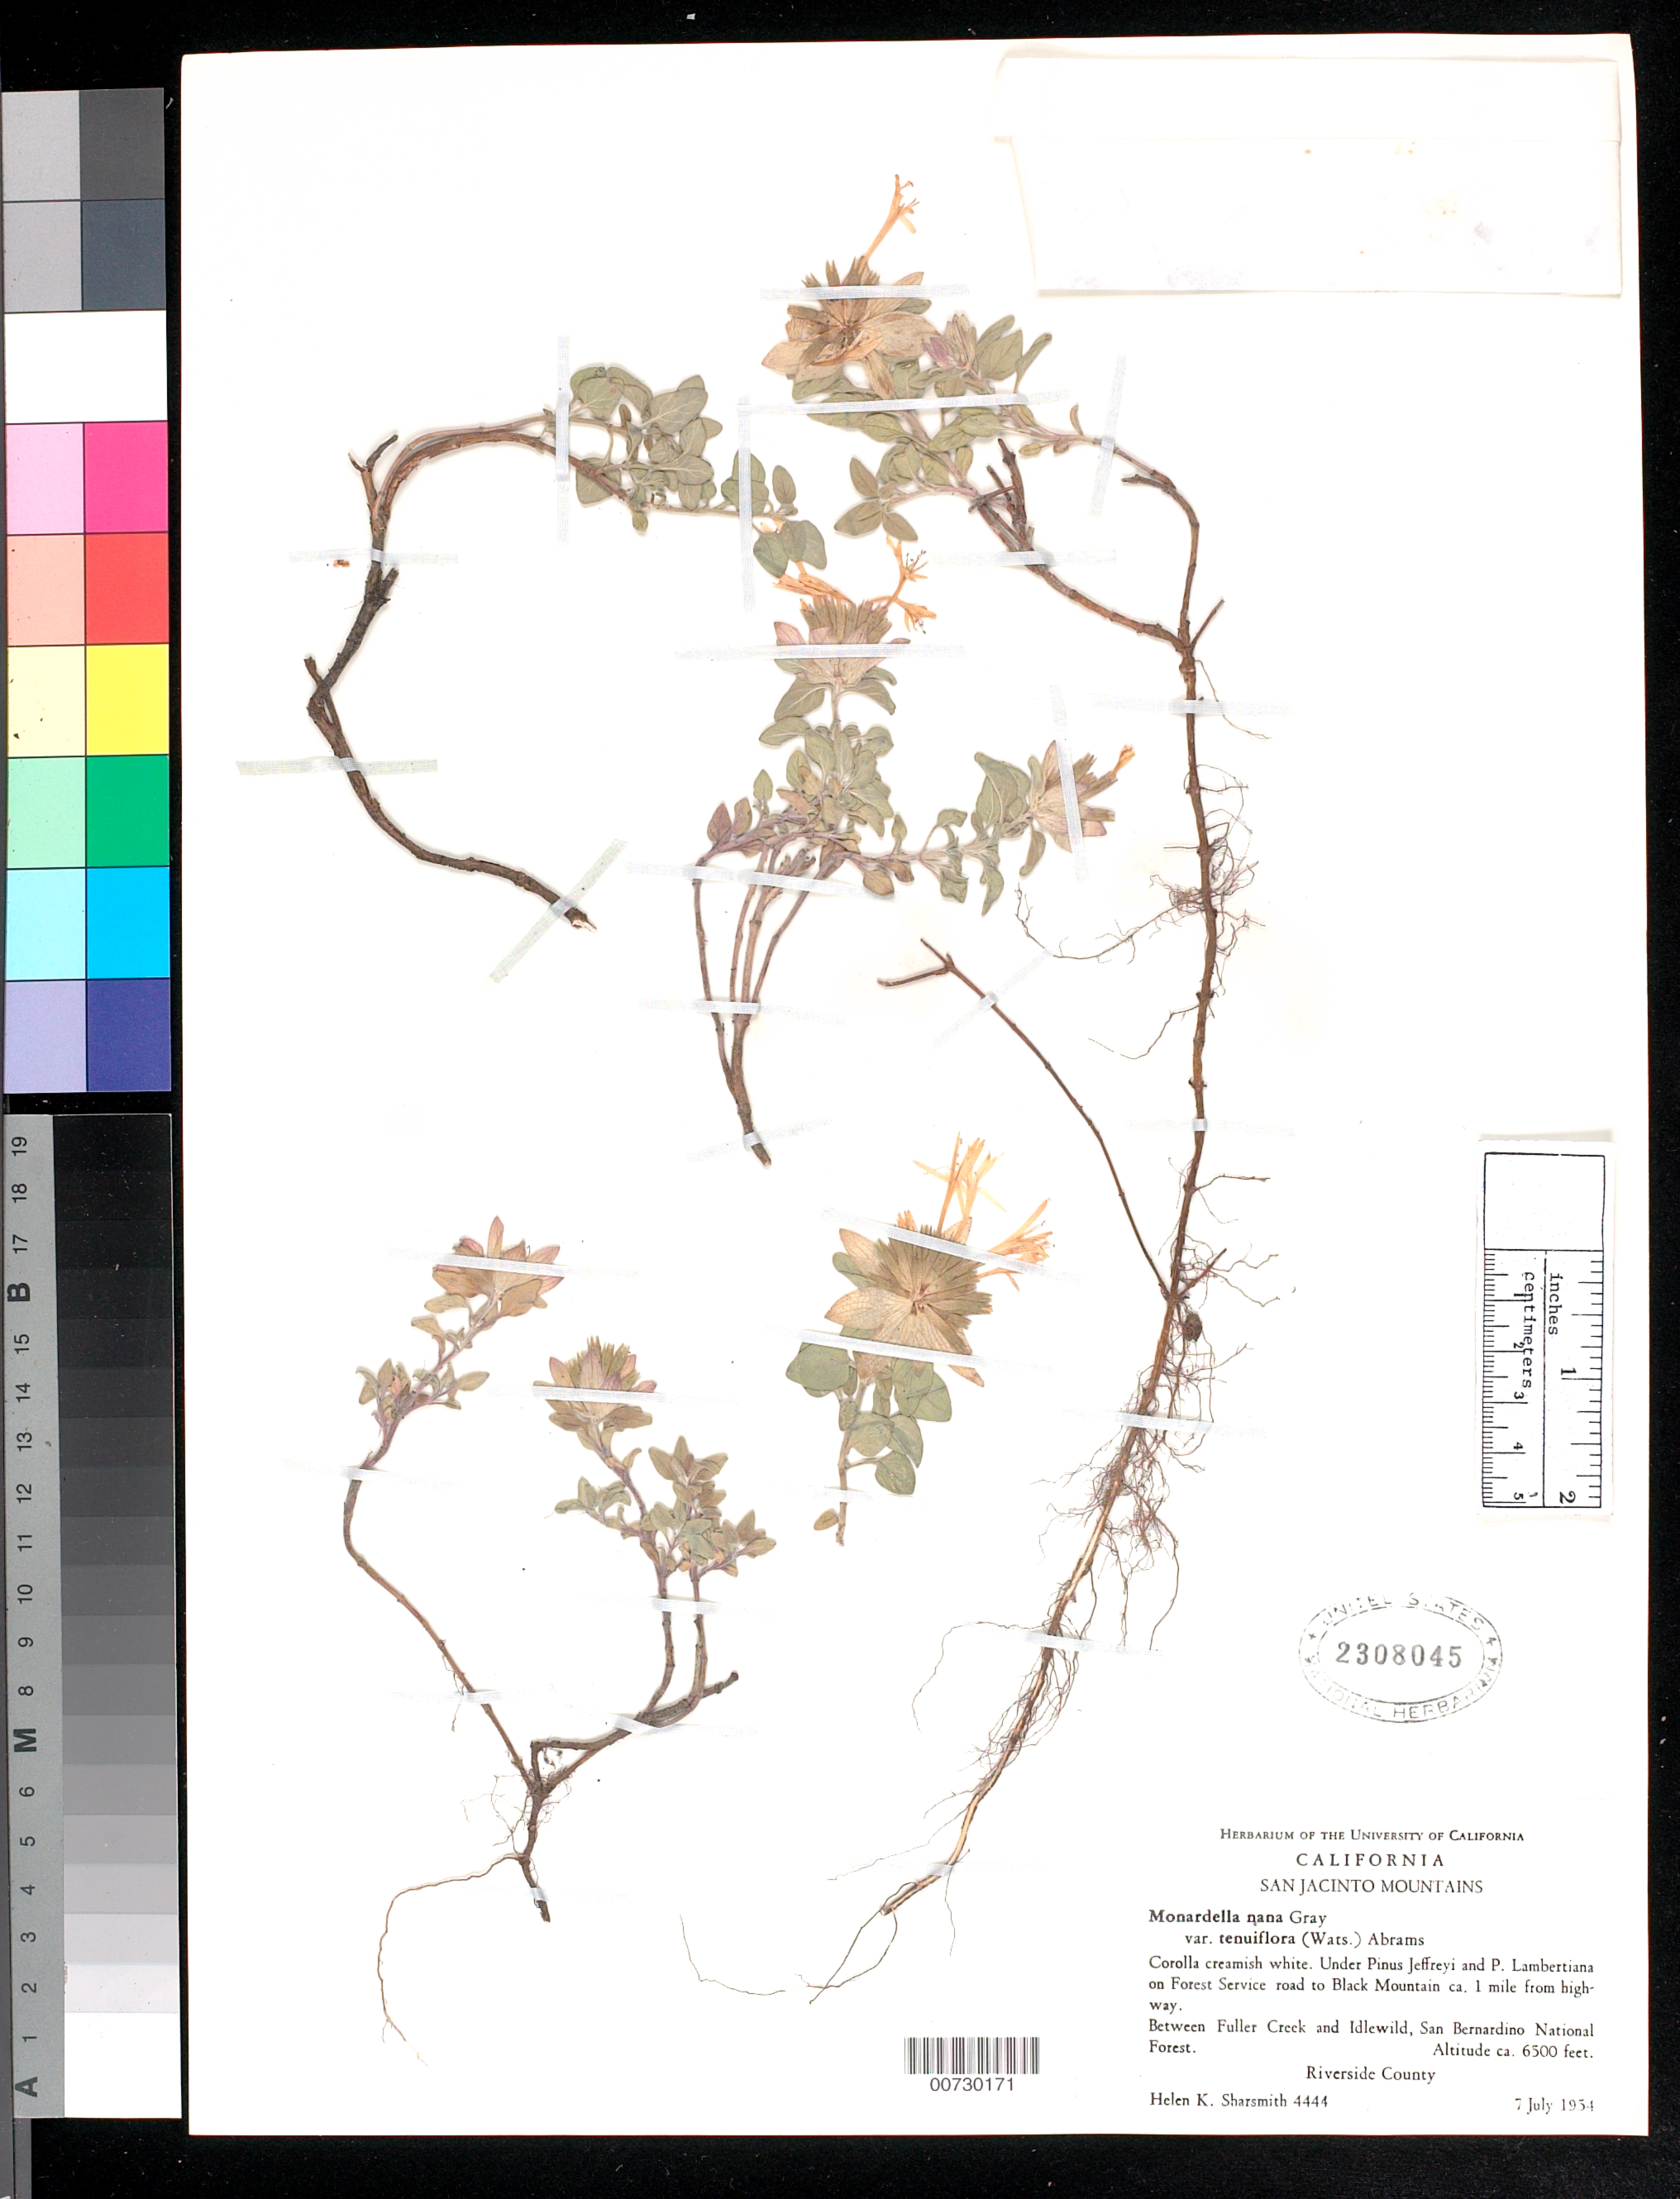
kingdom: Plantae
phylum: Tracheophyta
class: Magnoliopsida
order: Lamiales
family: Lamiaceae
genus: Monardella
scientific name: Monardella nana subsp. tenuiflora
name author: (S. Watson) Abrams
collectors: H. Sharsmith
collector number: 4444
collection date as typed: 07 Jul 1954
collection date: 1954-07-07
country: United States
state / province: California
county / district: Riverside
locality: San Jacinto Mountains. On Forest Service road to Black Mountain ca. 1 mile from highway. Between Fuller Creek and Idlewild, San Bernardino National Forest.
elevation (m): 1981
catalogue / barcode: US 2308045